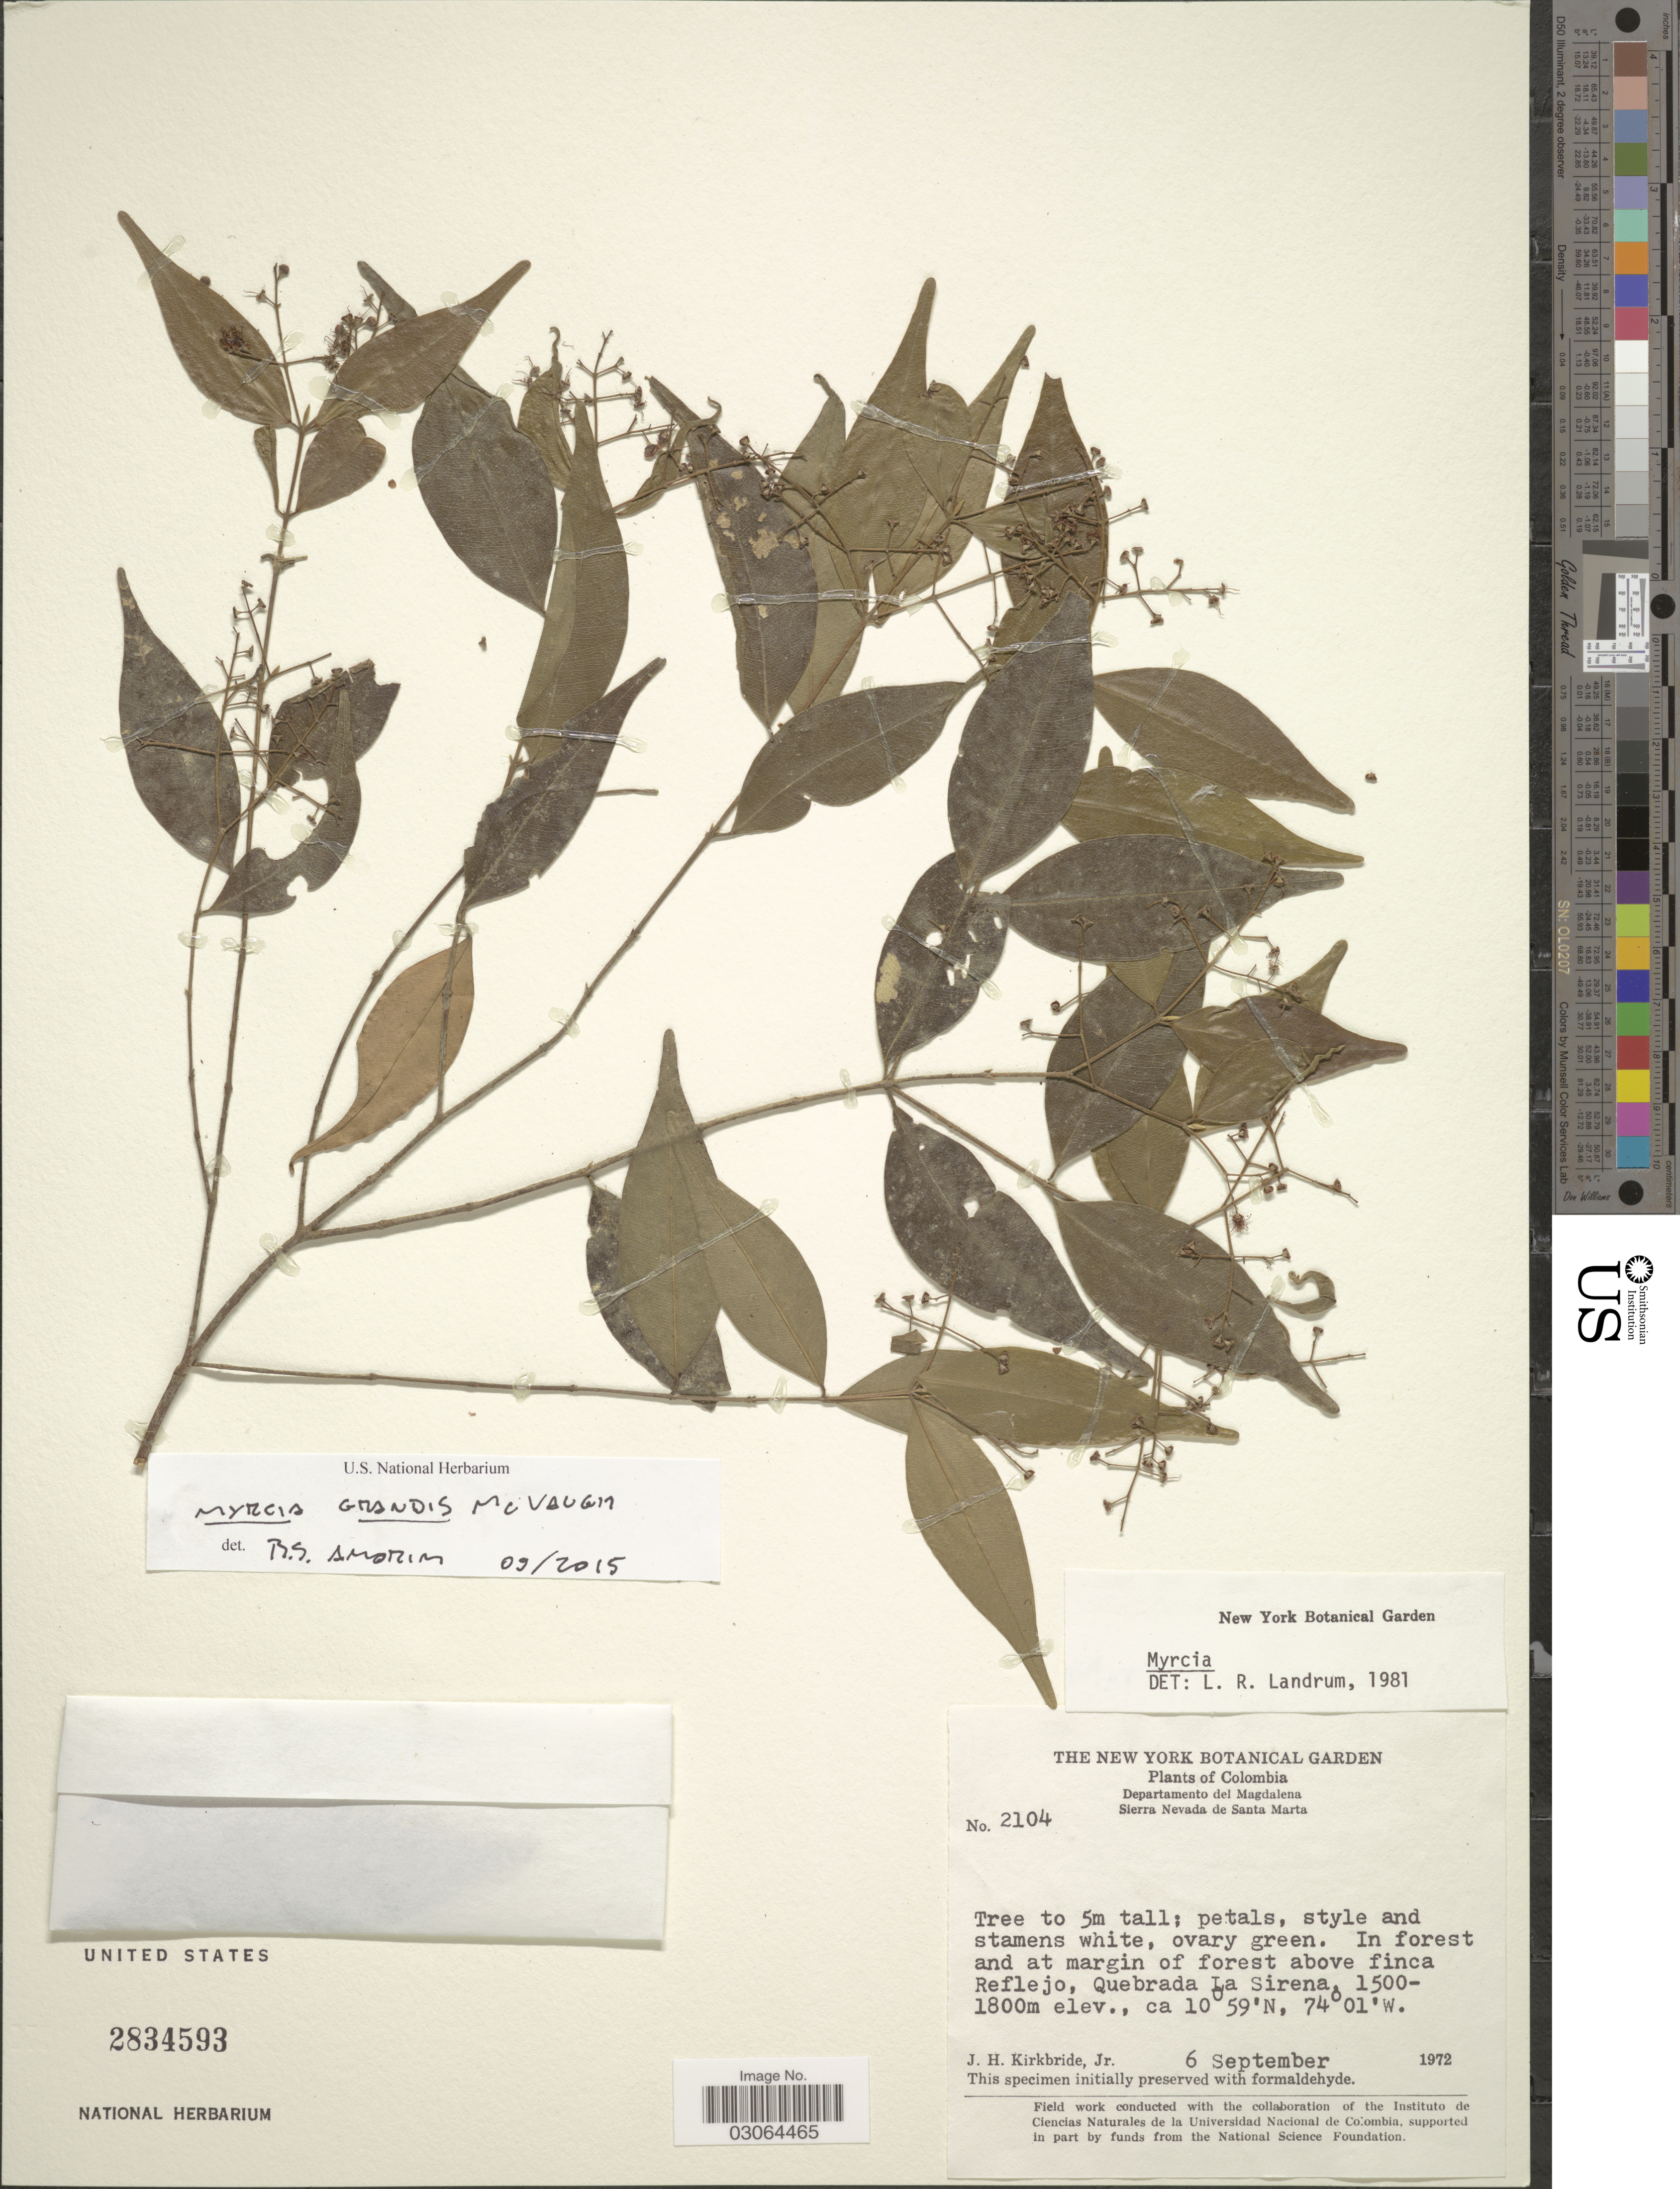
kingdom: Plantae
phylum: Tracheophyta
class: Magnoliopsida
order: Myrtales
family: Myrtaceae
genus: Myrcia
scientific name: Myrcia grandis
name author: McVaugh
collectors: J. H. Kirkbride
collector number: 2104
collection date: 1972-09-06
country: Colombia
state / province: Magdalena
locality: Departamento del Magdalena, Sierra Nevada de Santa Marta, In forest and at margin of forest above finca Reflejo, Quebrada La Sirena.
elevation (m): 1500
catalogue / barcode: US 2834593